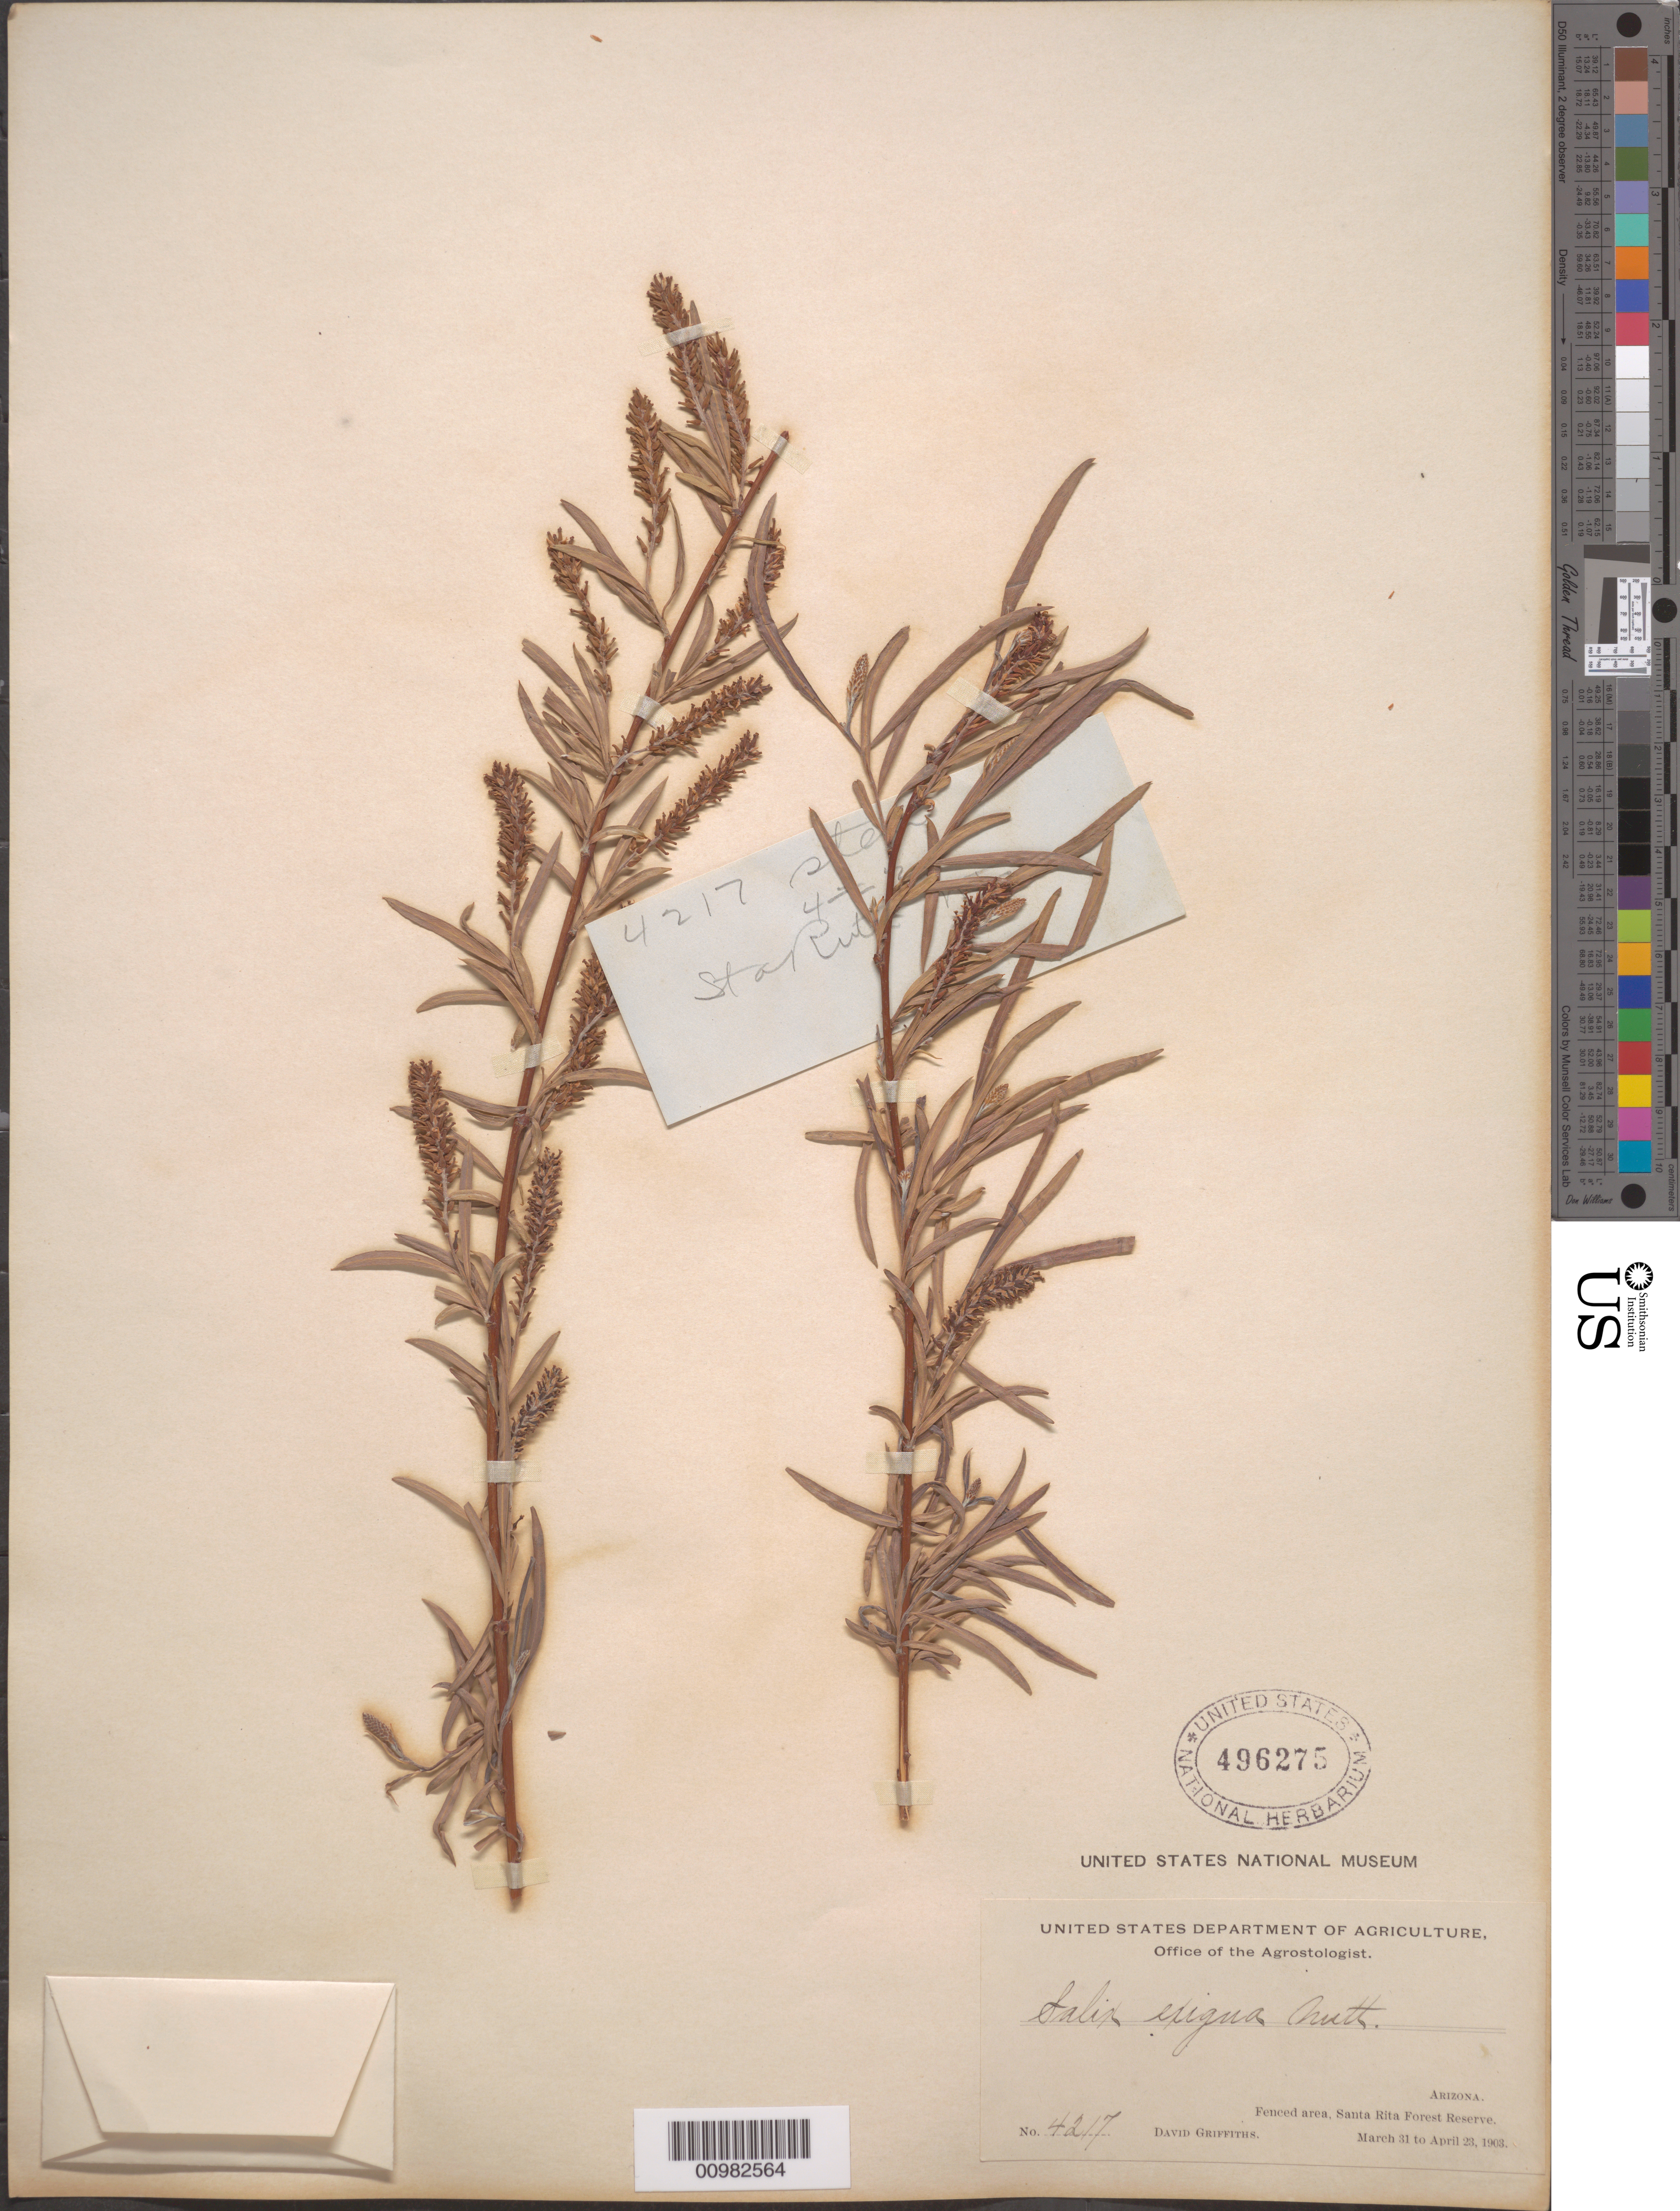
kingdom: Plantae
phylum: Tracheophyta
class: Magnoliopsida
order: Malpighiales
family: Salicaceae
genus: Salix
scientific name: Salix exigua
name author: Nutt.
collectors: D. Griffiths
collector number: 4217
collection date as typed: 31 Mar 1903 to 23 Apr 1903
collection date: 1903-03-31/1903-04-23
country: United States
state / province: Arizona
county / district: Pima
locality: Fenced area, Santa Rita Forest Reserve.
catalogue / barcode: US 496275